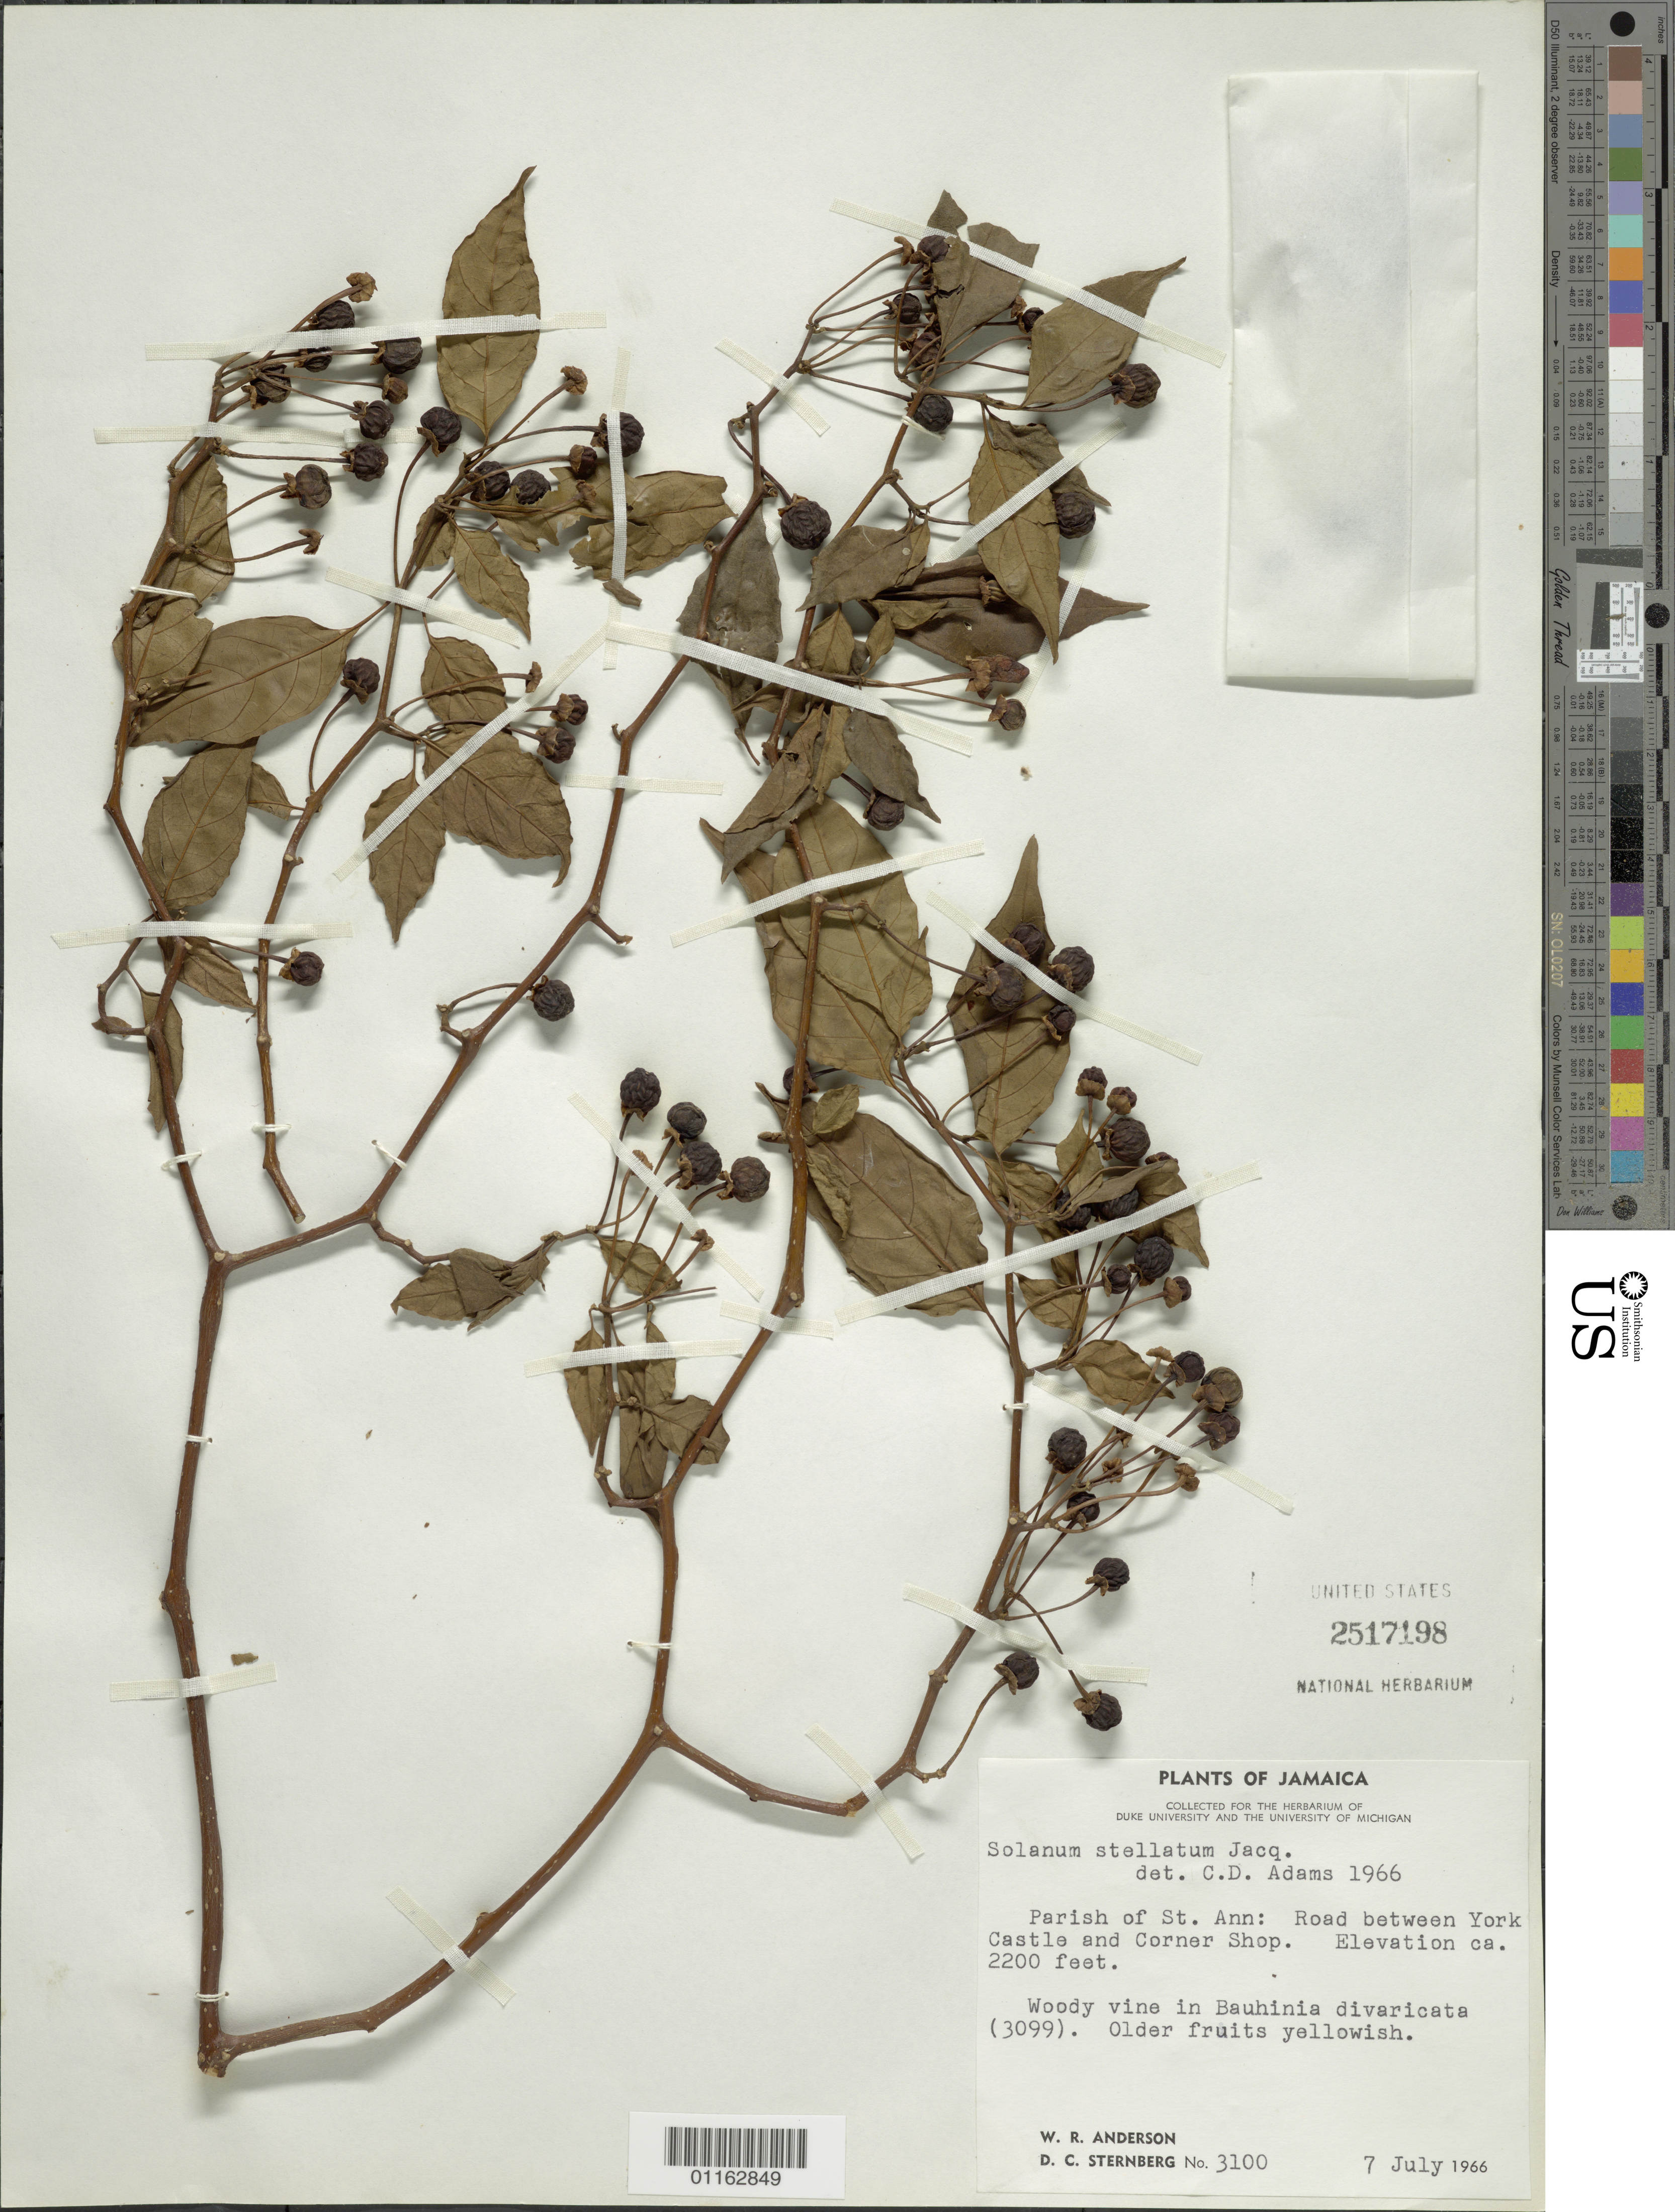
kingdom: Plantae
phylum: Tracheophyta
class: Magnoliopsida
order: Solanales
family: Solanaceae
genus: Solanum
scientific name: Solanum stellatum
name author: Jacq.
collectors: W. R. Anderson & D. Sternberg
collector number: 3100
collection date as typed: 07 Jul 1966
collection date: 1966-07-07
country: Jamaica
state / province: Saint Catherine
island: Jamaica I.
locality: Road between York Castle and Corner shop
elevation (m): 2200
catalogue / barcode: US 2517198